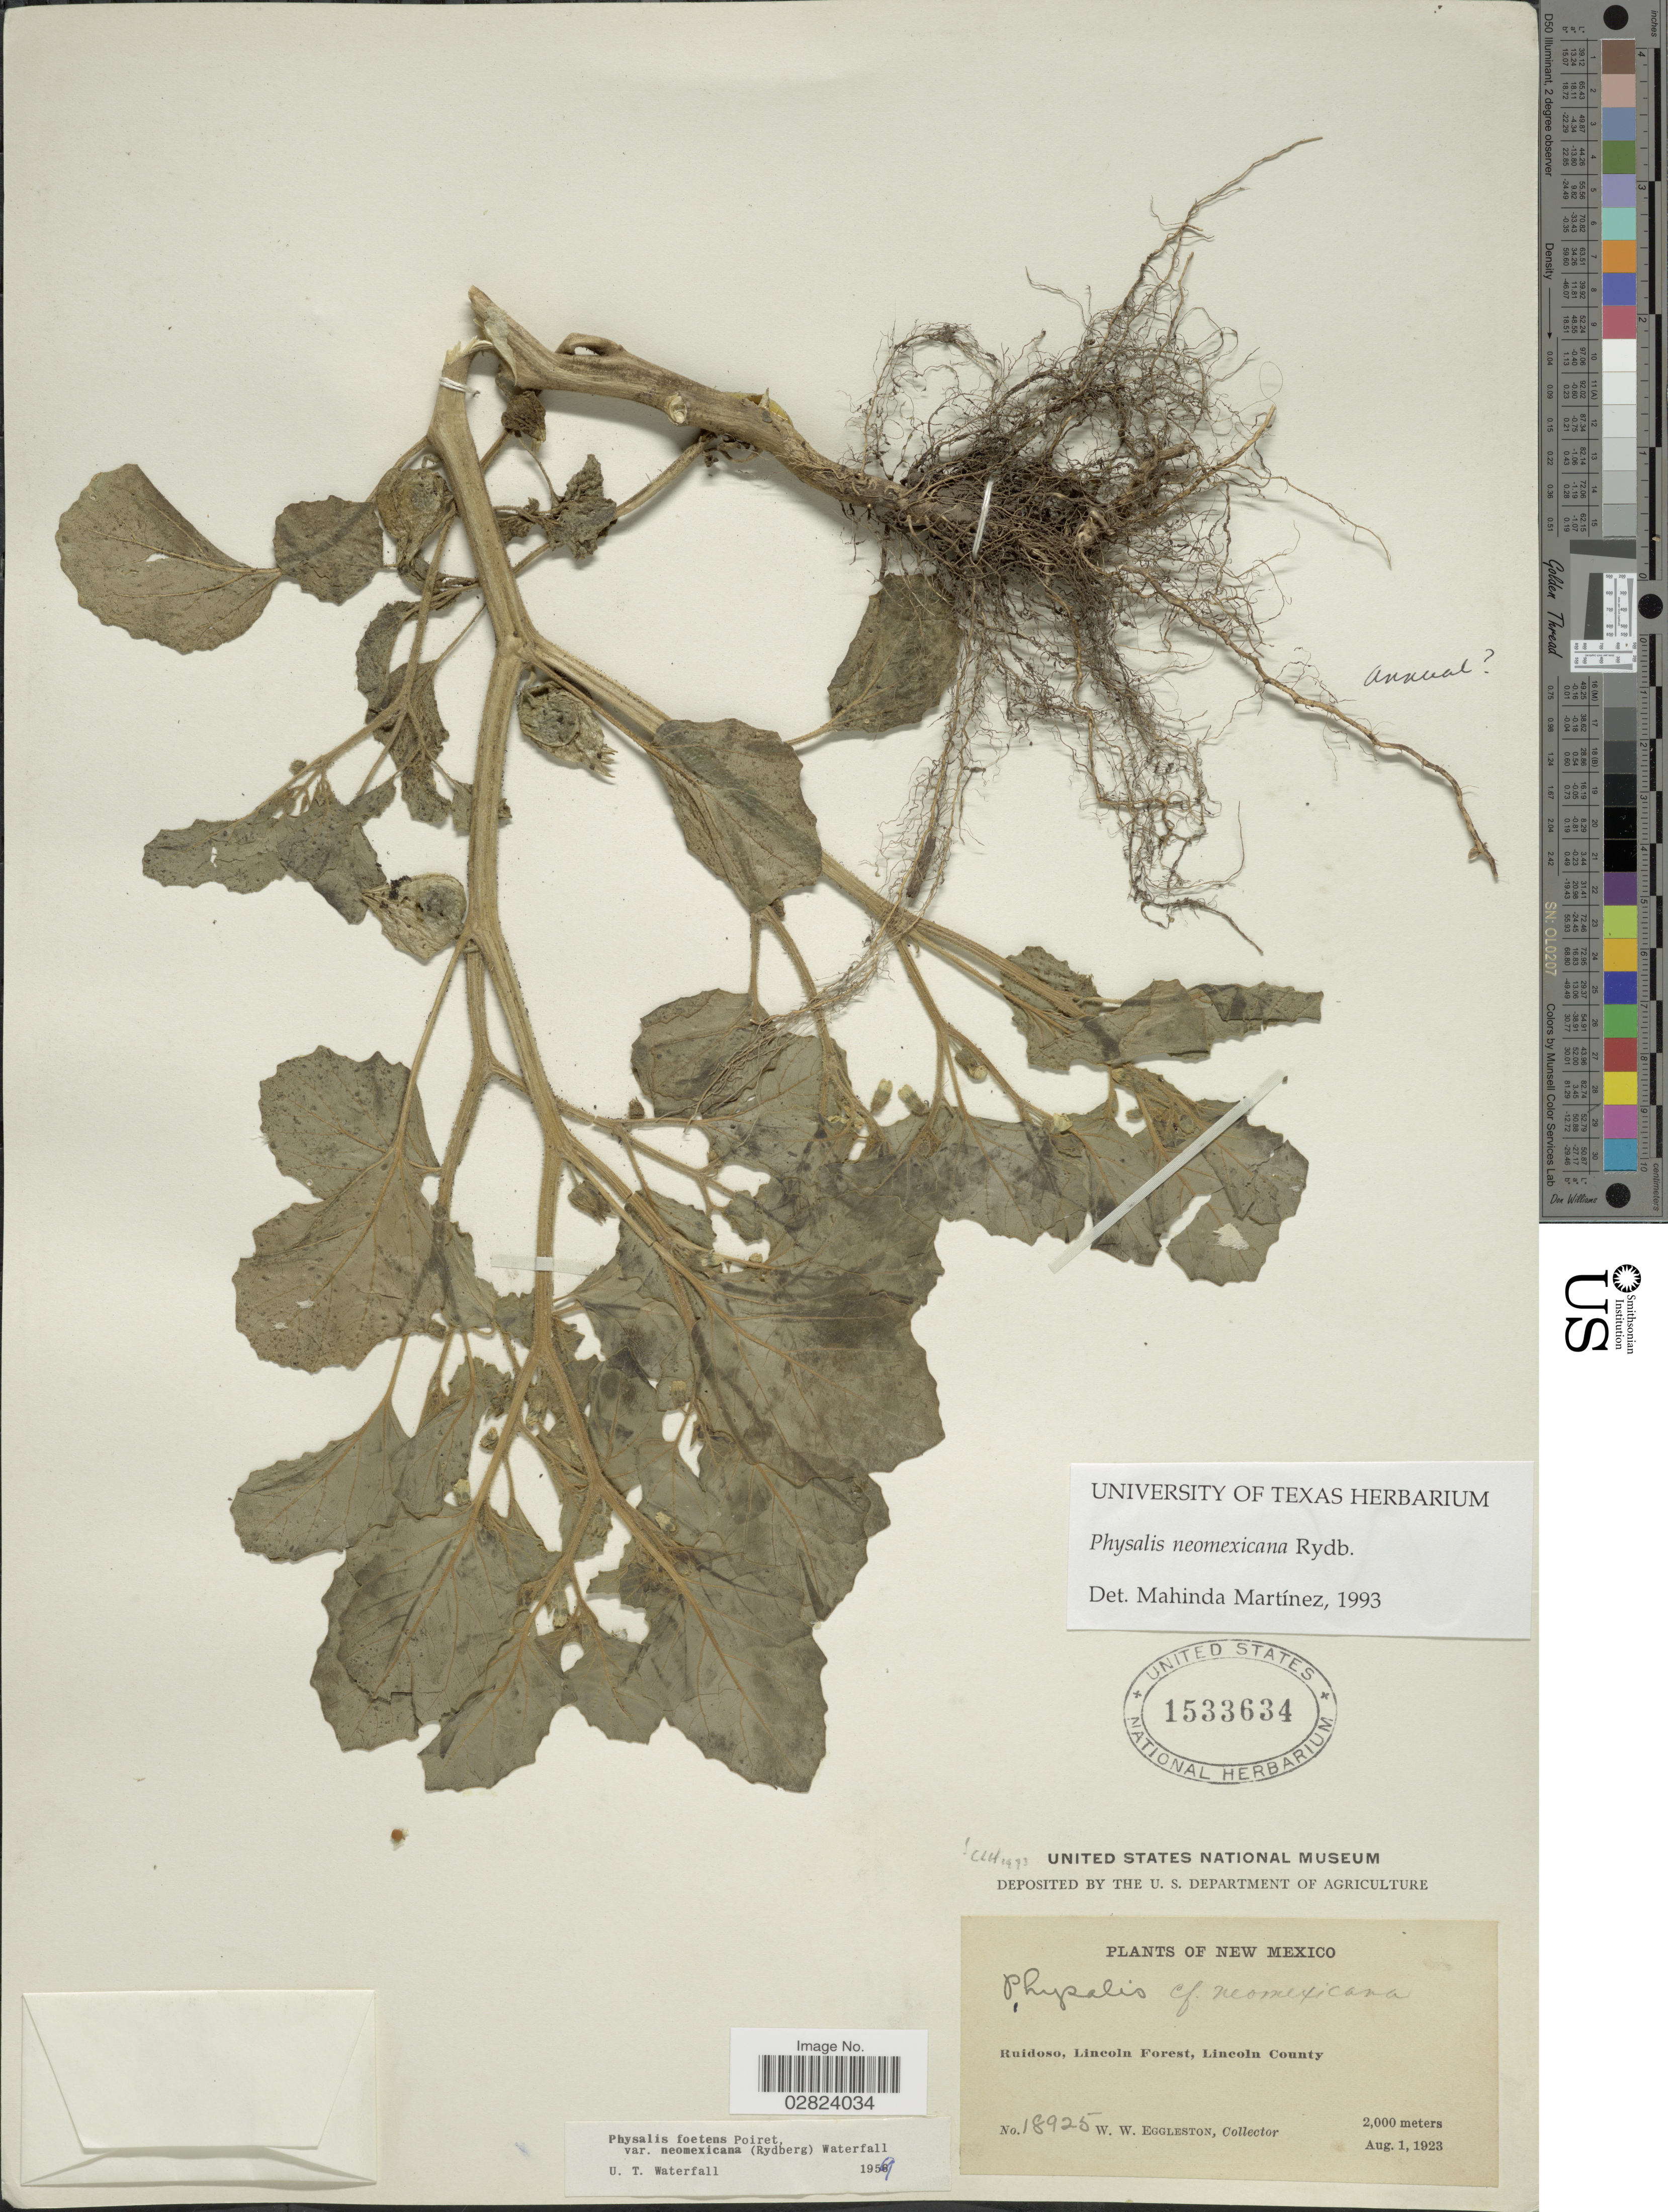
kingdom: Plantae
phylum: Tracheophyta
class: Magnoliopsida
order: Solanales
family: Solanaceae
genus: Physalis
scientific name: Physalis neomexicana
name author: Rydb.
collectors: W. W. Eggleston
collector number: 18925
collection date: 1923-08-01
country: United States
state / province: New Mexico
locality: Ruidoso, Lincoln Forest, Lincoln County.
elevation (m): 2000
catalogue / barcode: US 1533634